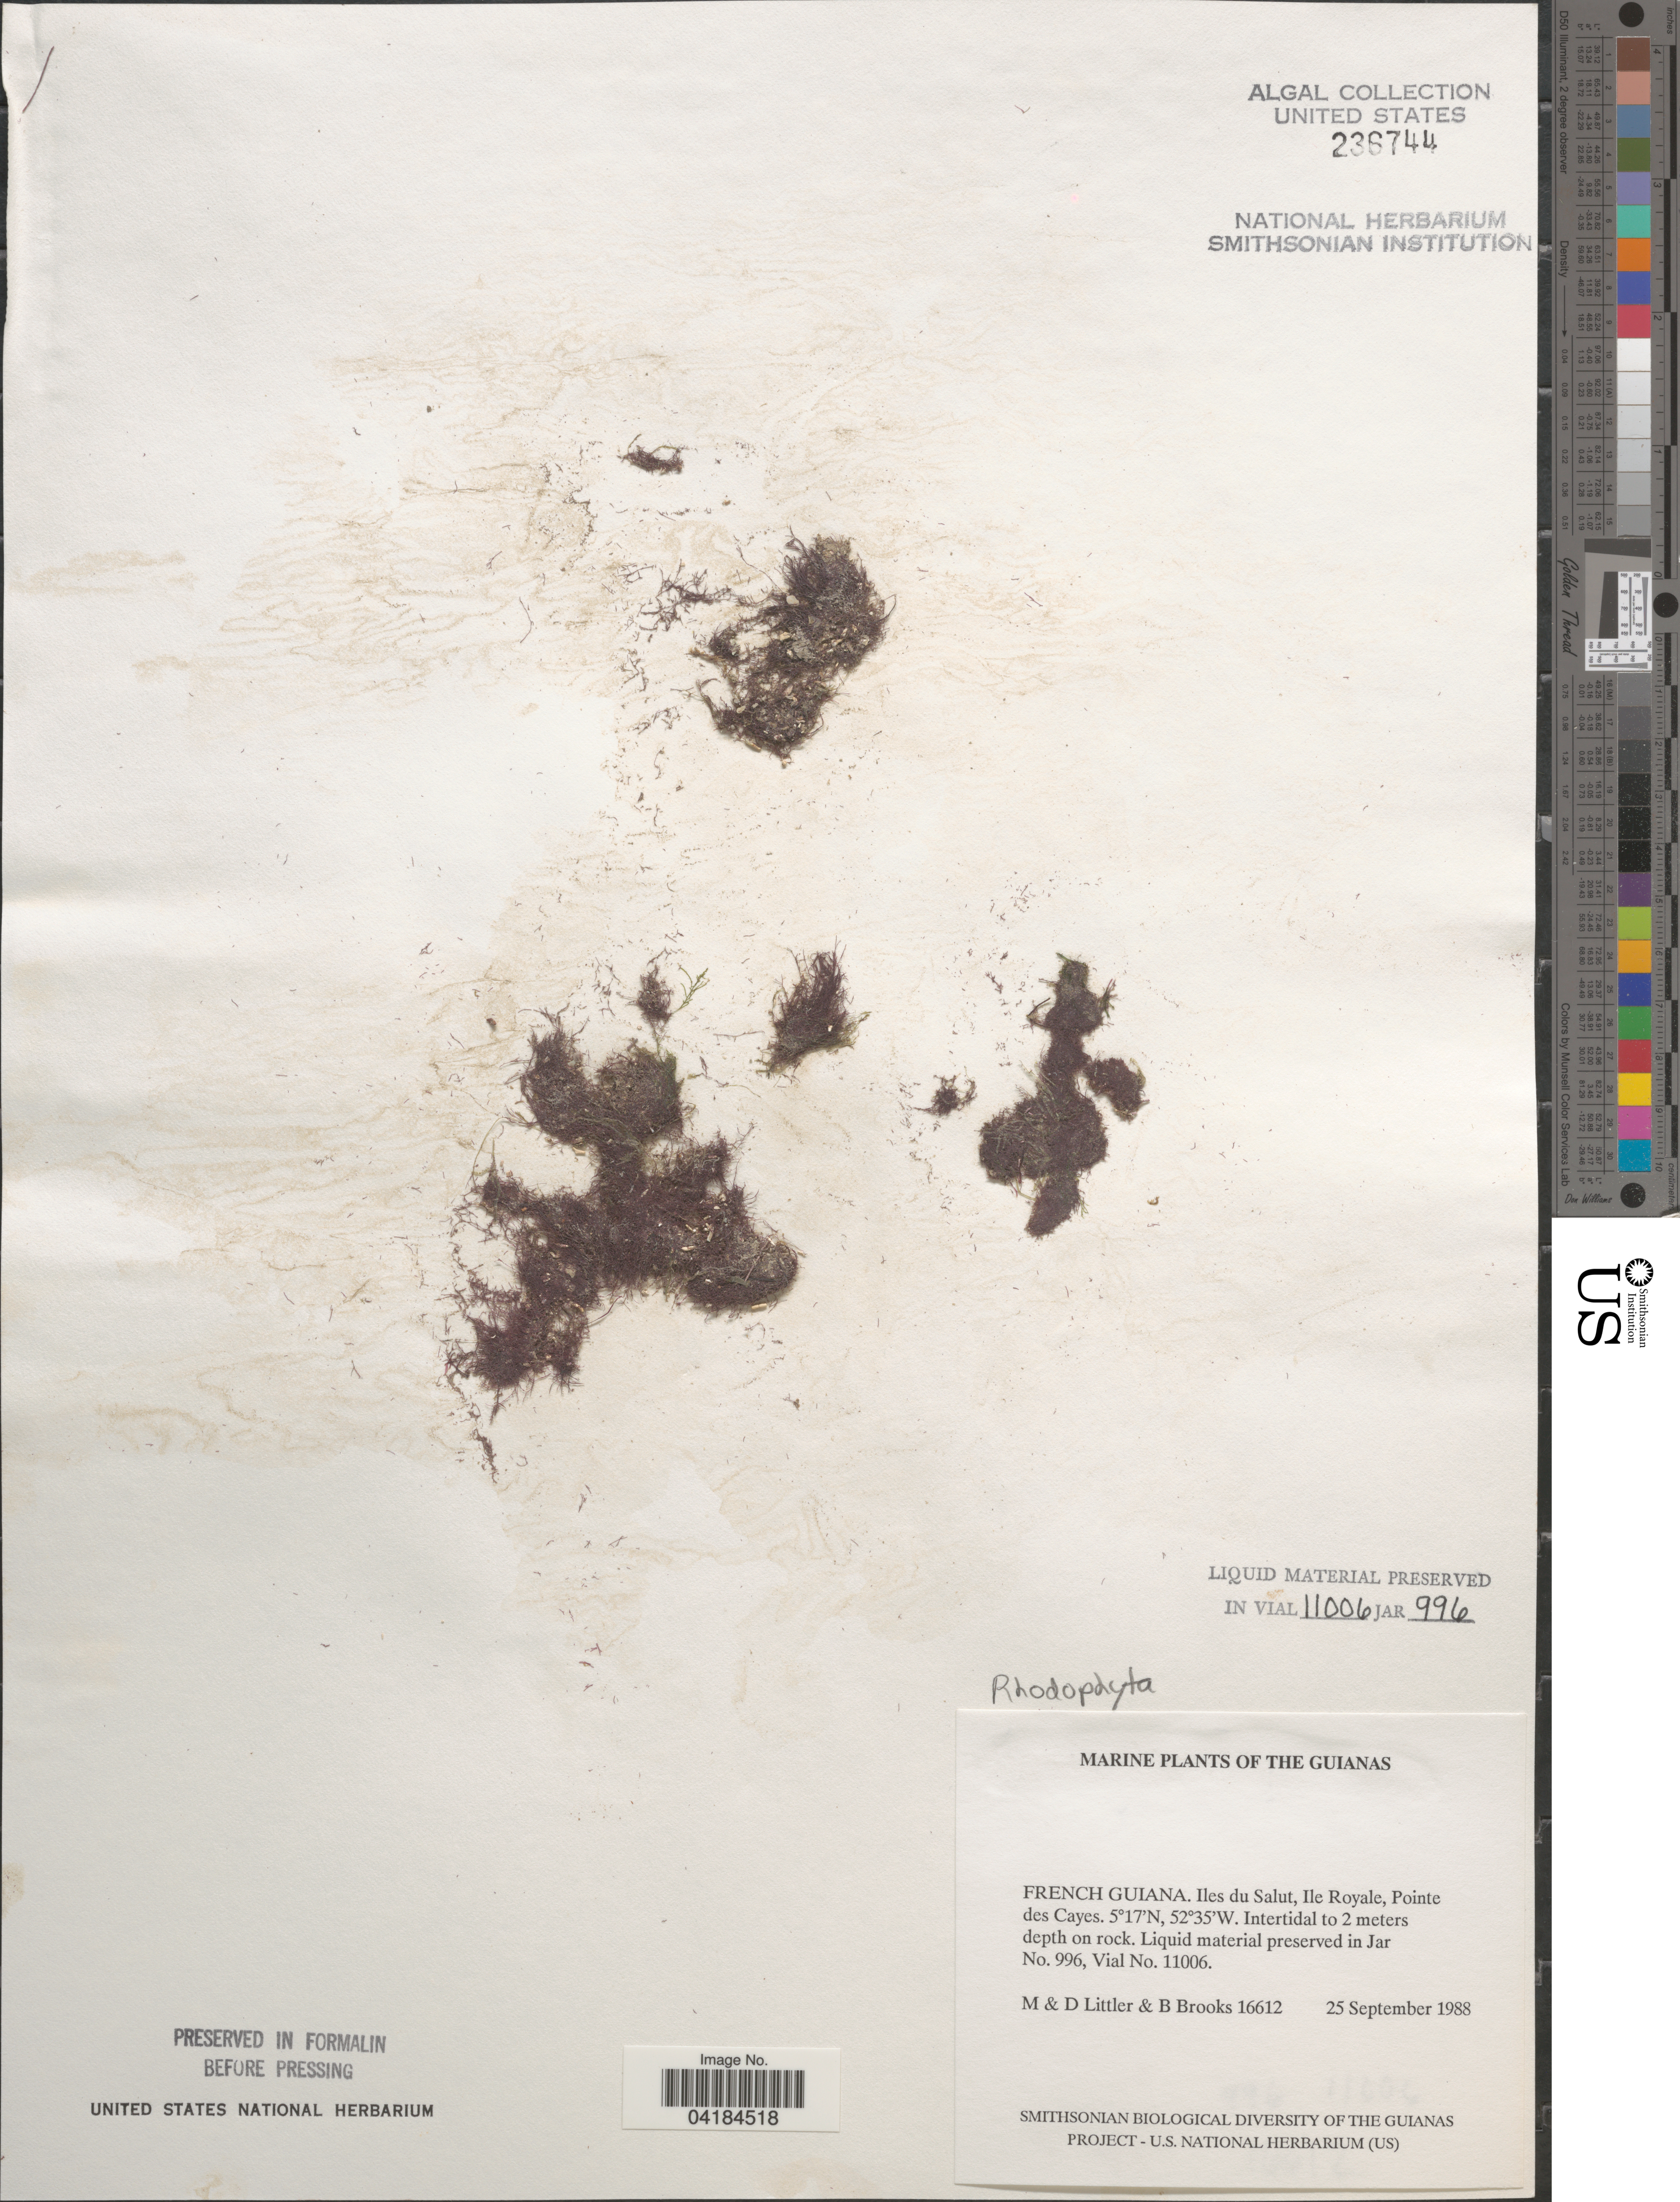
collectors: M. Littler, D. S. Littler & B. Brooks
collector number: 16612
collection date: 1988-09-25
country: French Guiana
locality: The Guianas. Iles du Salut, Ile Royale; Pointe des Cayes.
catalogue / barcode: US 236744